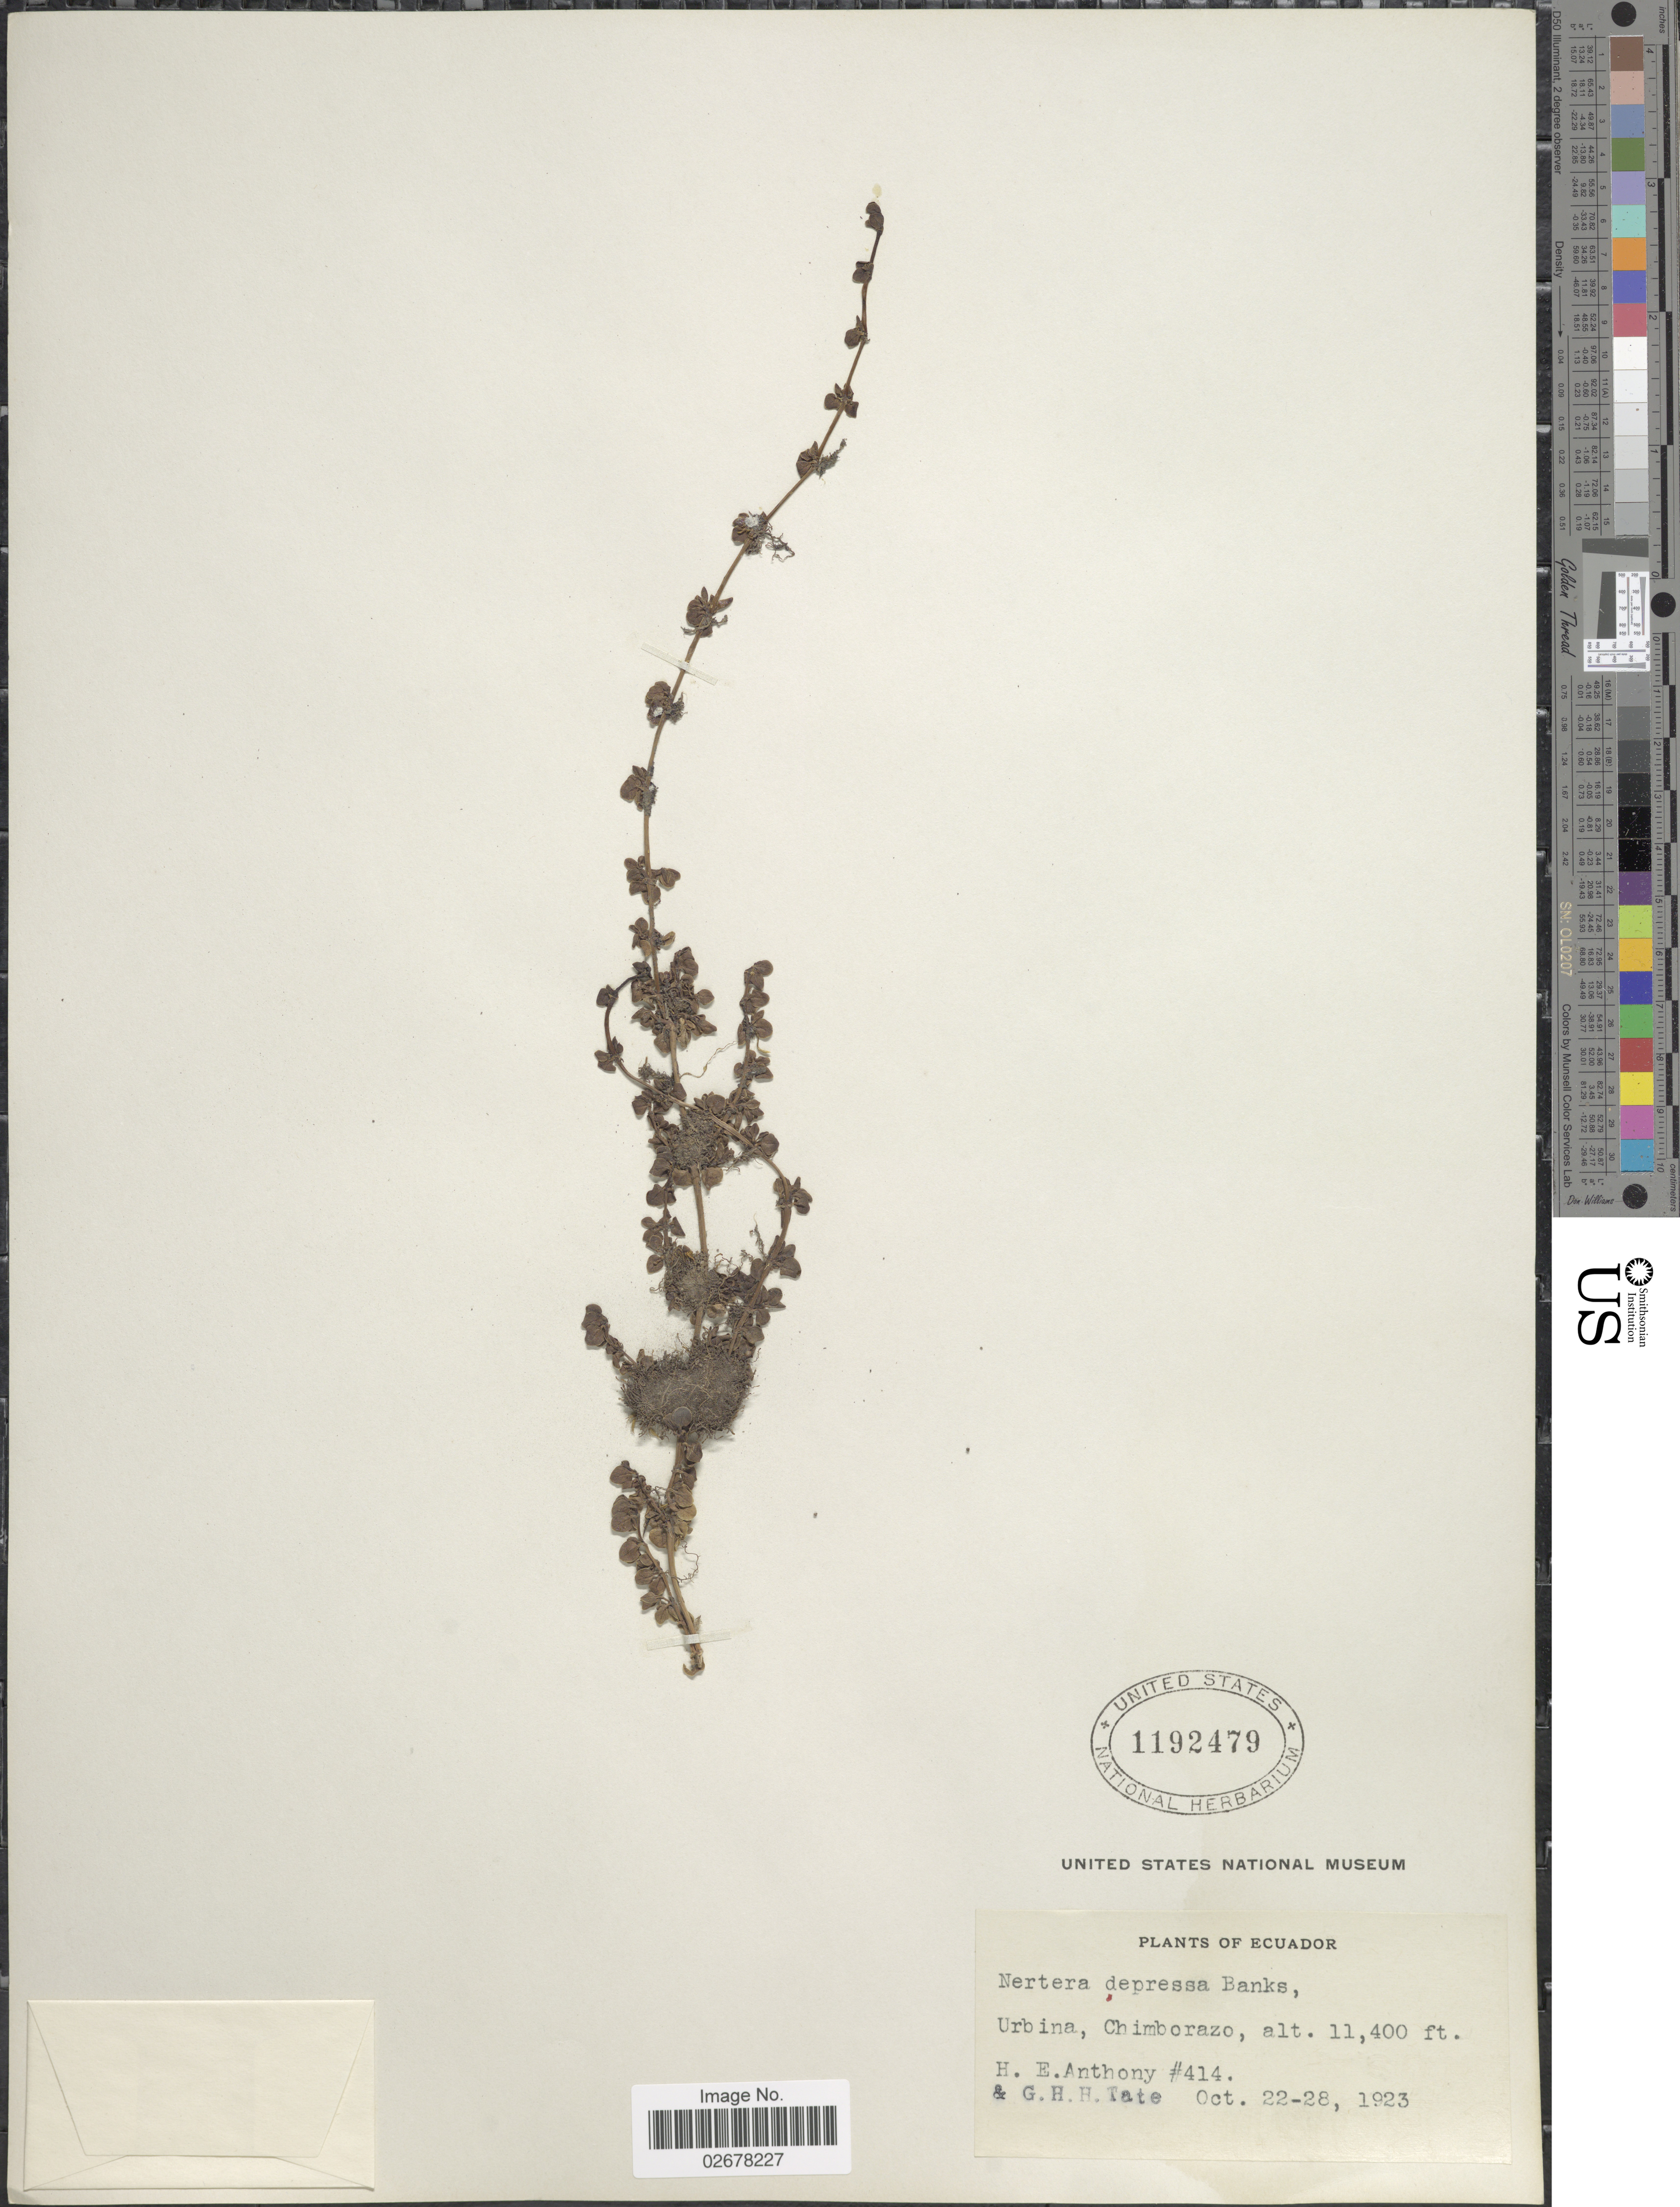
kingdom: Plantae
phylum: Tracheophyta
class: Magnoliopsida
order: Gentianales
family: Rubiaceae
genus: Nertera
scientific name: Nertera depressa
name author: Banks & Sol. ex Gaertn.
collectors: H. E. Anthony & G. H. H.Tate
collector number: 414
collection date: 1923-10-22/1923-10-28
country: Ecuador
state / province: Chimborazo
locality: Urbina.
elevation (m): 3475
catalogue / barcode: US 1192479